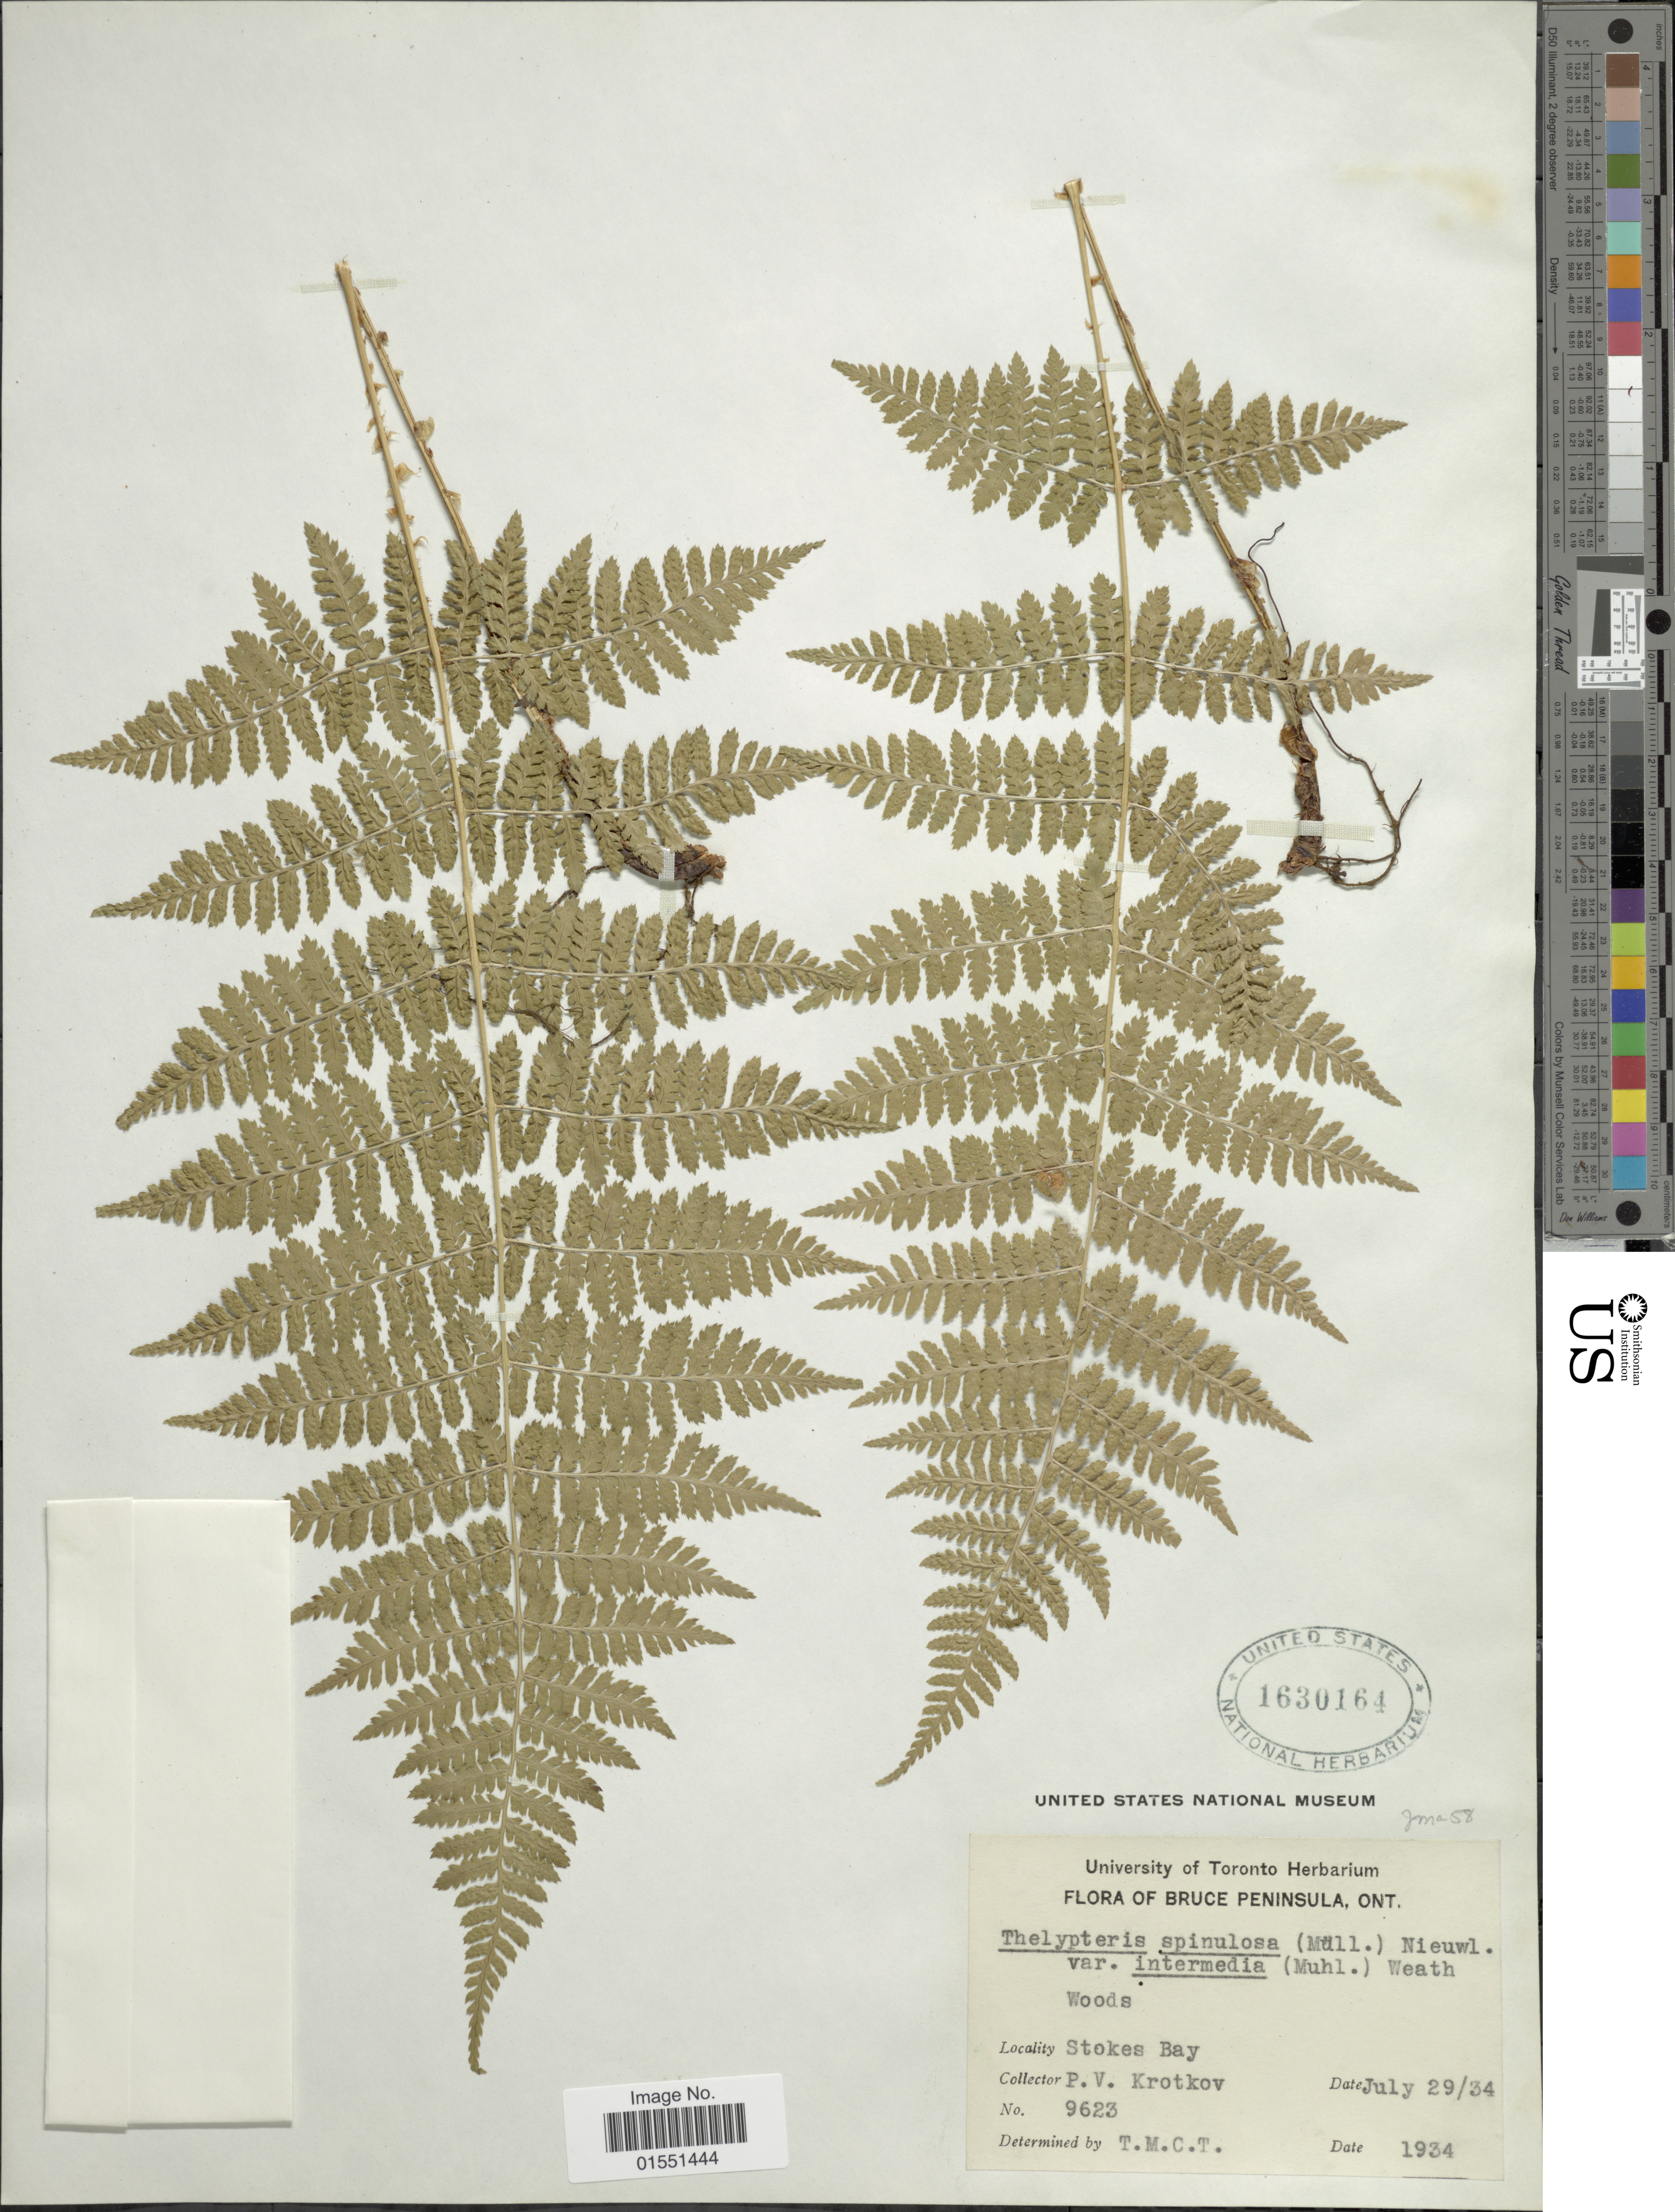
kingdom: Plantae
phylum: Tracheophyta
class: Polypodiopsida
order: Polypodiales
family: Dryopteridaceae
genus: Dryopteris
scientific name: Dryopteris intermedia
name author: (Muhl.) A. Gray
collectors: P. V. Krotkov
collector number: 9623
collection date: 1934-07-29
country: Canada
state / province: Ontario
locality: Bruce Peninsula, Ont. Stokes Bay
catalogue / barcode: US 1630164